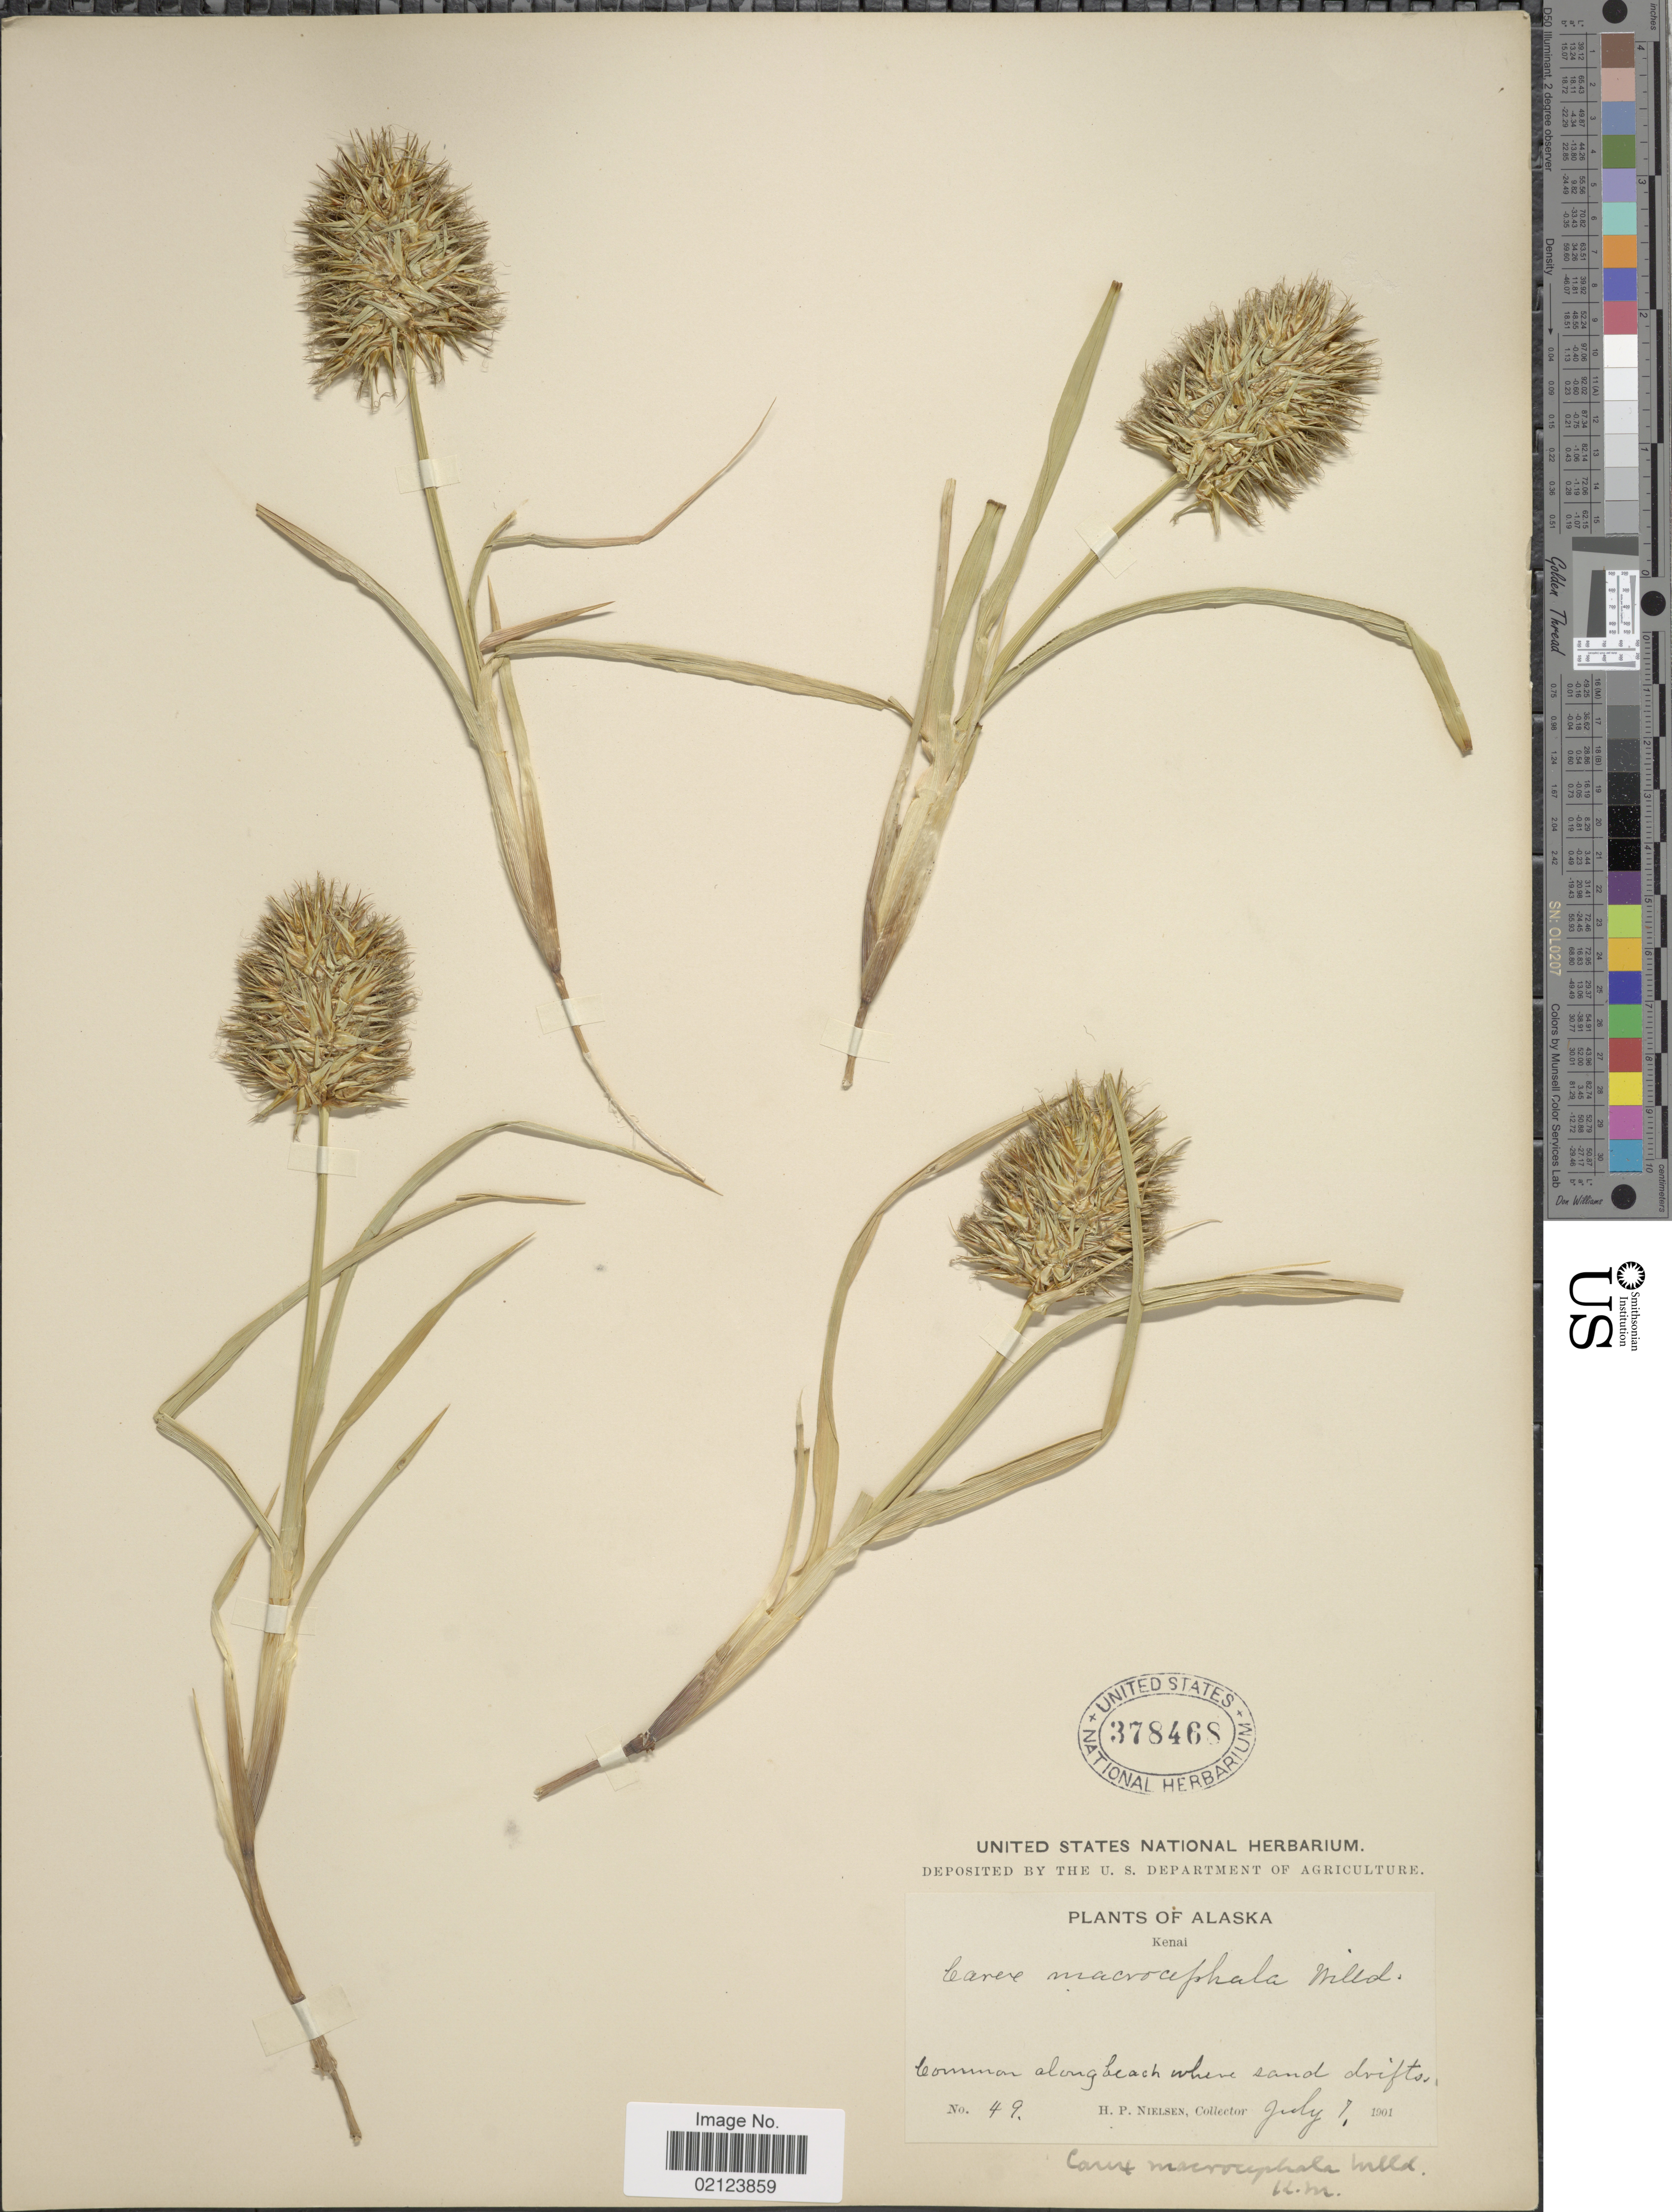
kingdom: Plantae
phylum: Tracheophyta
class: Liliopsida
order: Poales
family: Cyperaceae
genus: Carex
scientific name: Carex macrocephala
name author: Willd. ex Spreng.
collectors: H. P. Nielsen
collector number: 49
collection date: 1901-07-07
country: United States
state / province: Alaska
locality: Kenai.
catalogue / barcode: US 378468